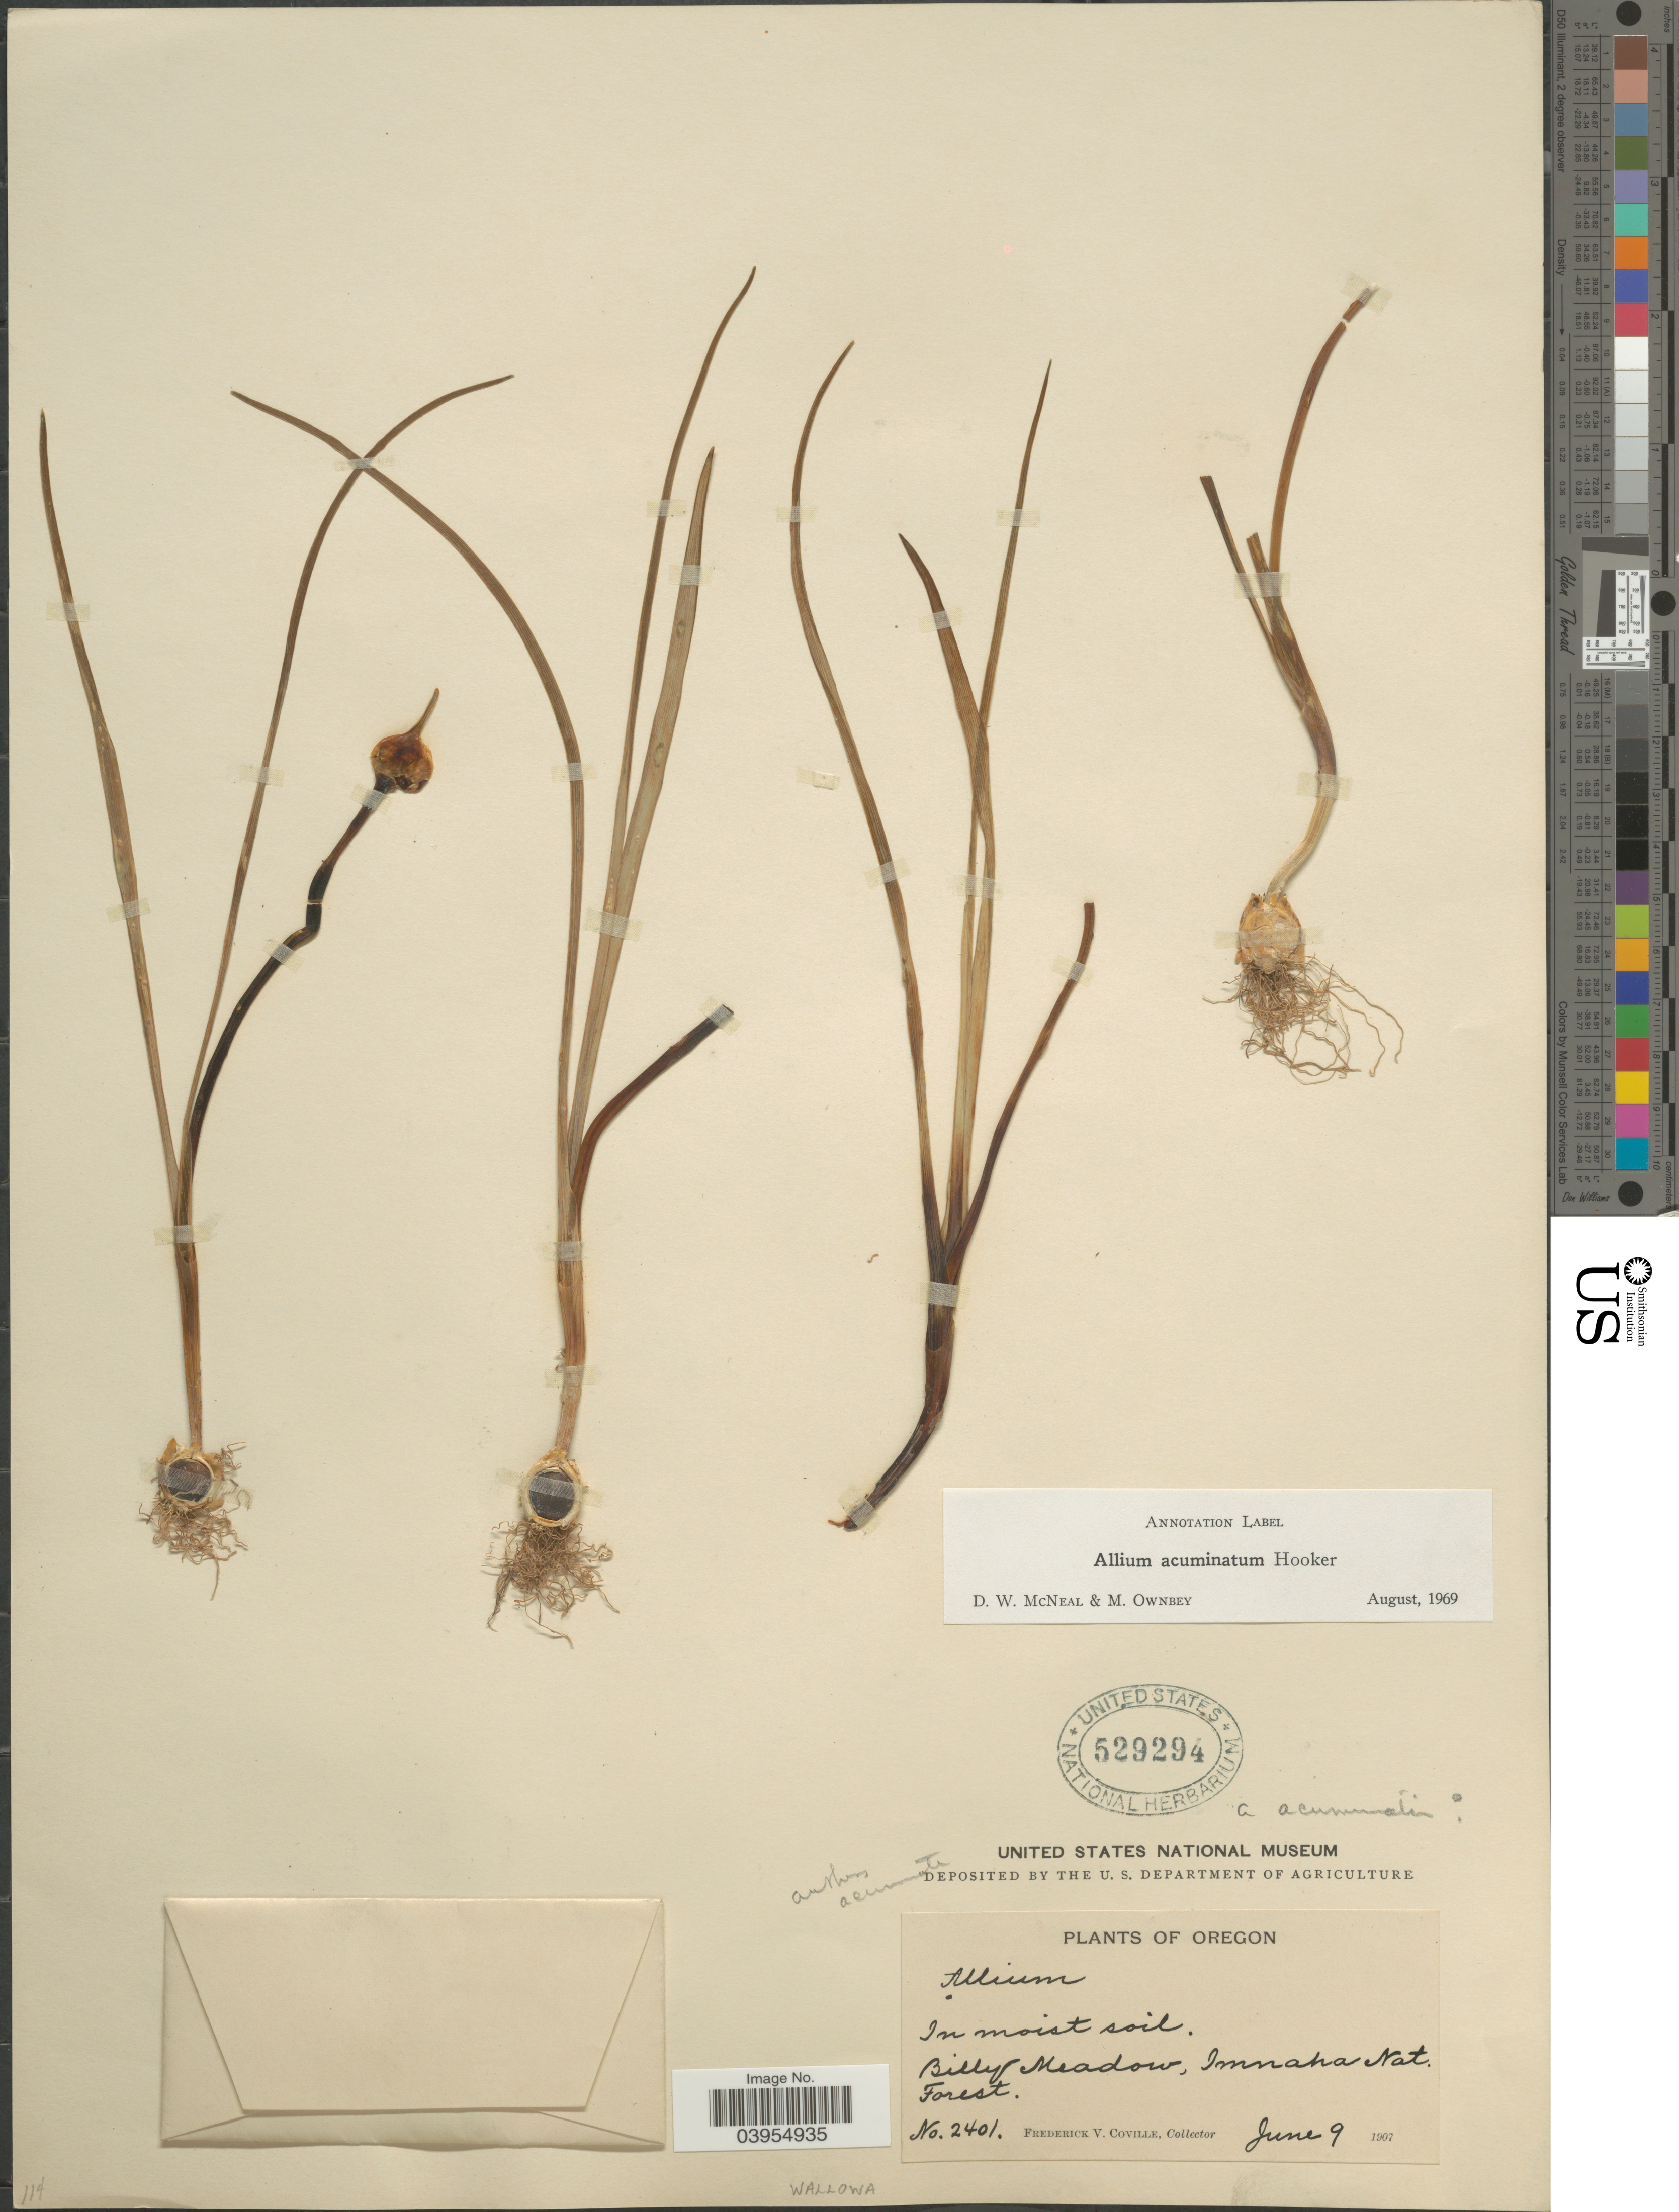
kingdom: Plantae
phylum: Tracheophyta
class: Liliopsida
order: Asparagales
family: Amaryllidaceae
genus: Allium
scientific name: Allium acuminatum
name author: Hook.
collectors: F. V. Coville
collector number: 2401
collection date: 1907-06-09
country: United States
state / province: Oregon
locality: Billy Meadow, Imnaha Nat. Forest. Wallowa.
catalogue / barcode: US 529294